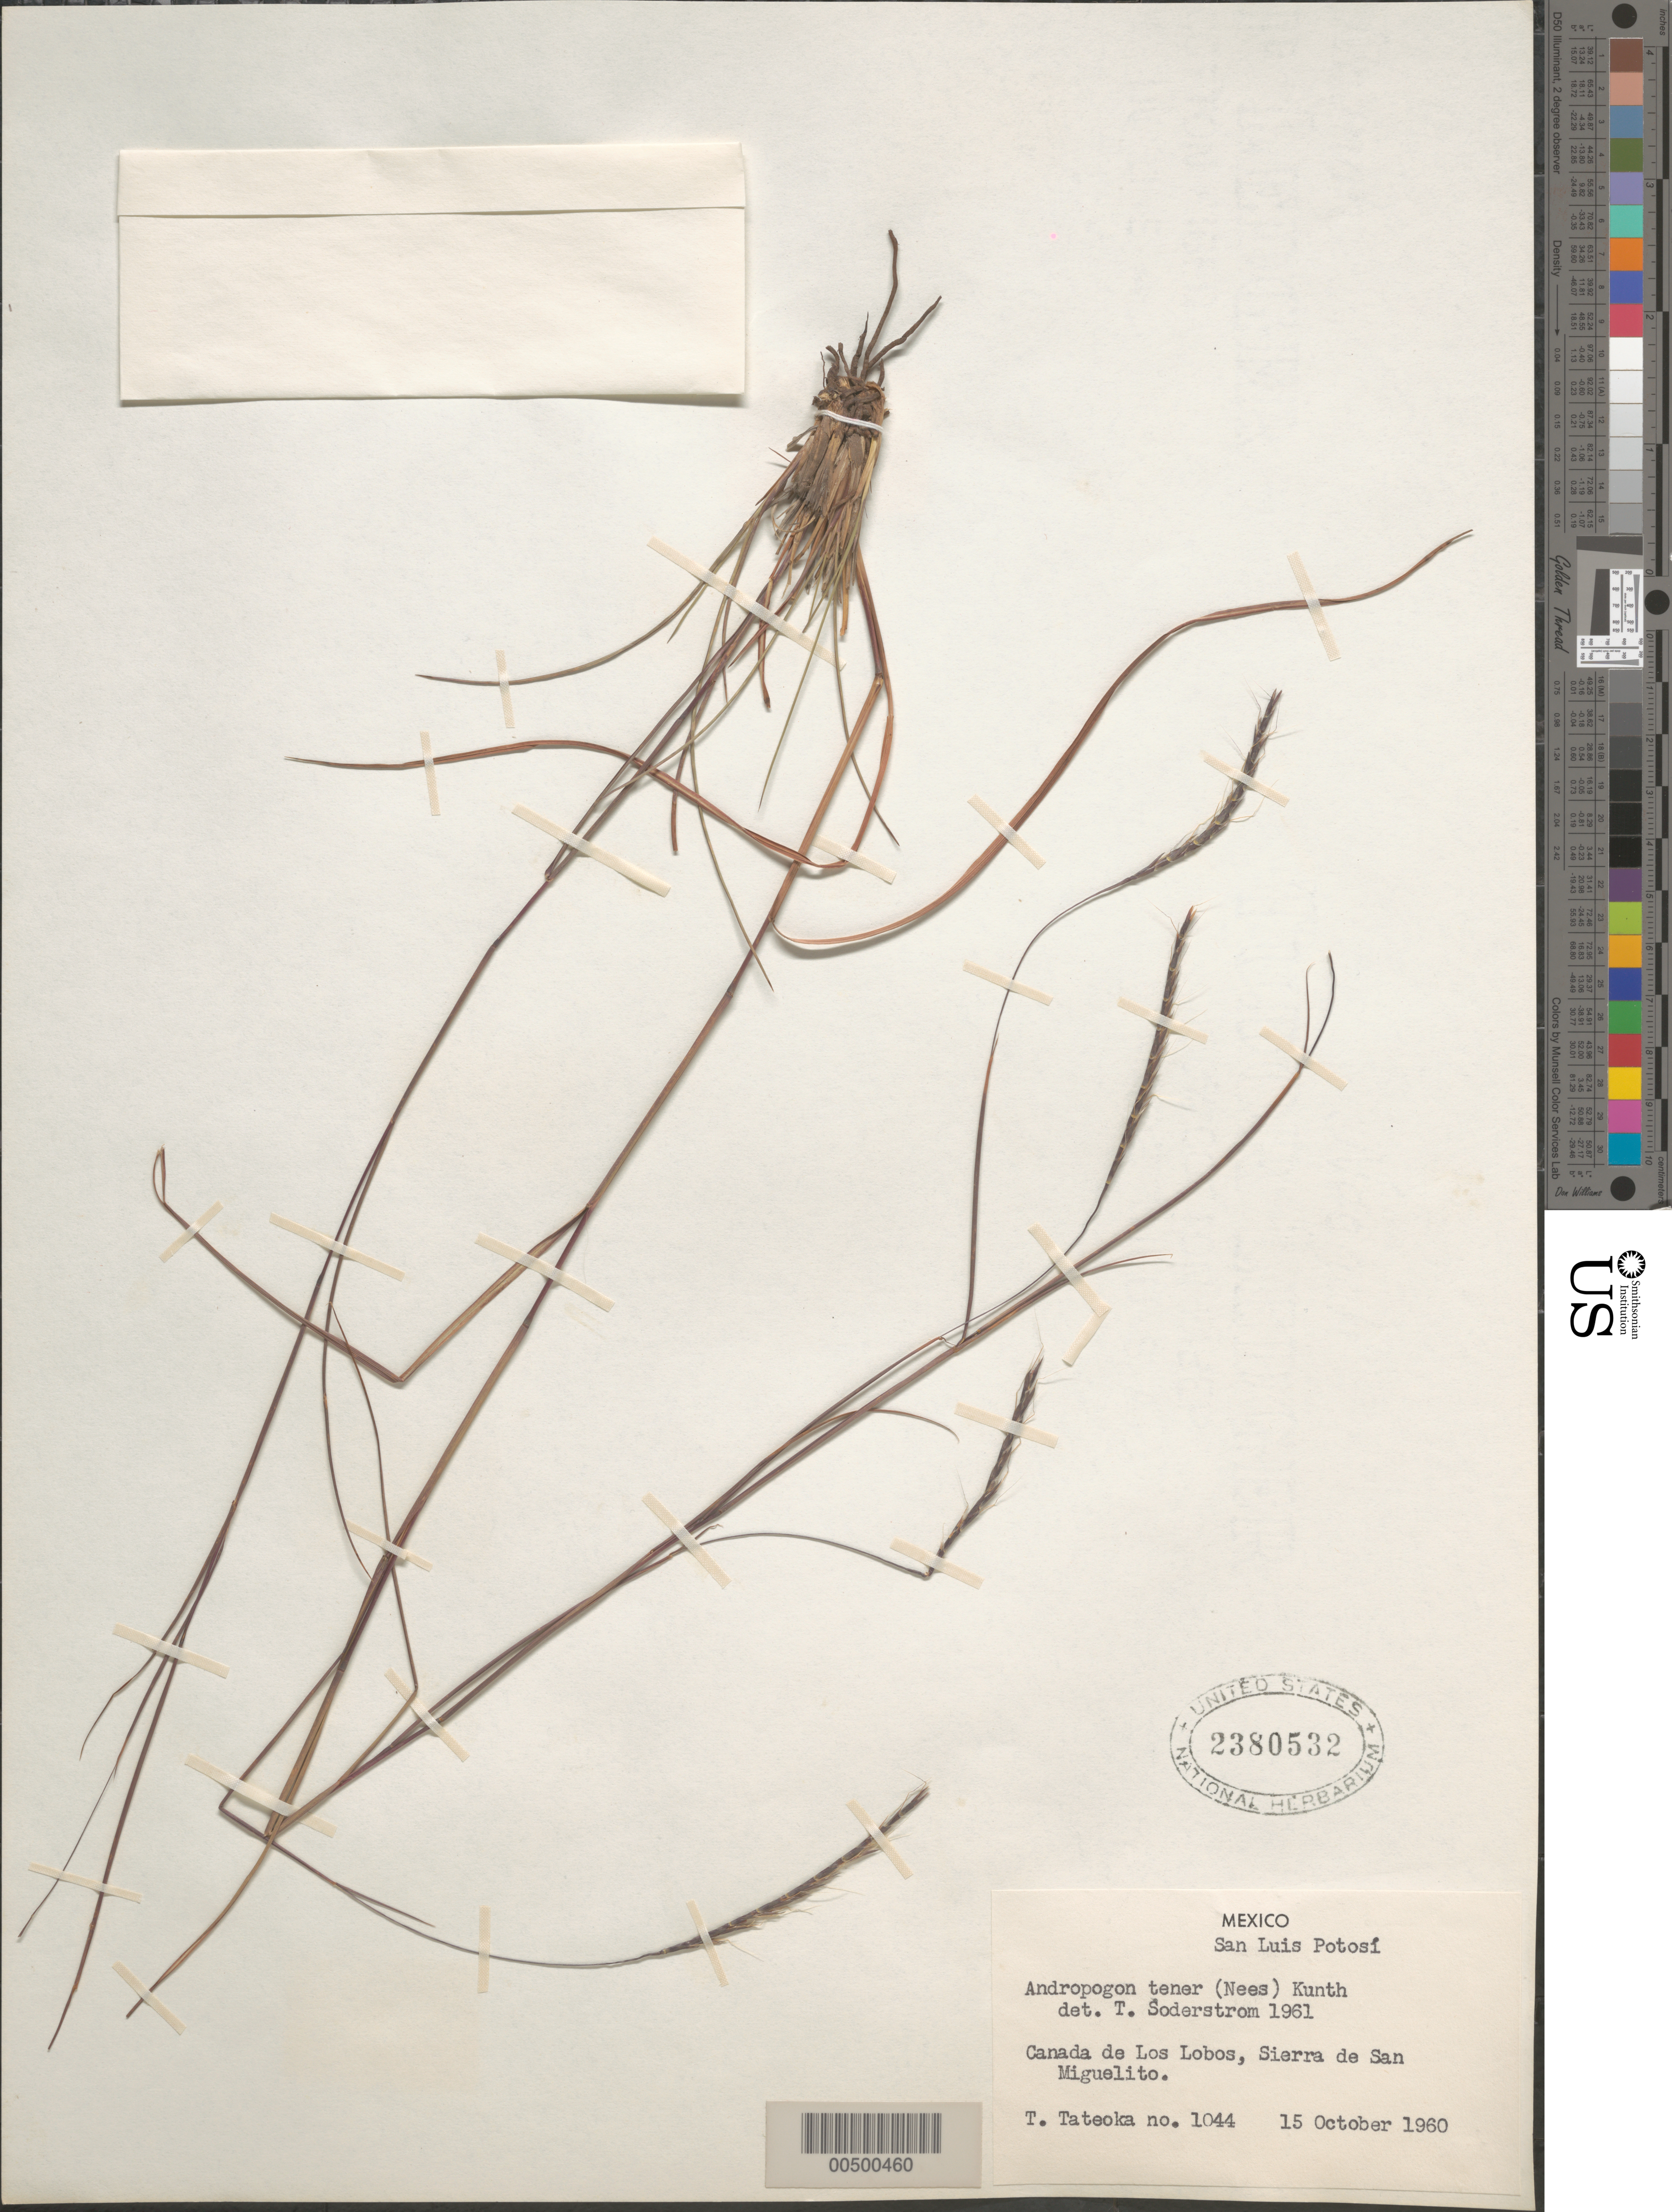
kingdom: Plantae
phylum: Tracheophyta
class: Liliopsida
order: Poales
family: Poaceae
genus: Schizachyrium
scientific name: Schizachyrium tenerum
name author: Nees in Mart.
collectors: T. Tateoka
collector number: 1044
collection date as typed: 15 Oct 1960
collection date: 1960-10-15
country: Mexico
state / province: San Luis Potosi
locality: Canada de Los Lobos, Sierra de San Miguelito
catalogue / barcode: US 2380532